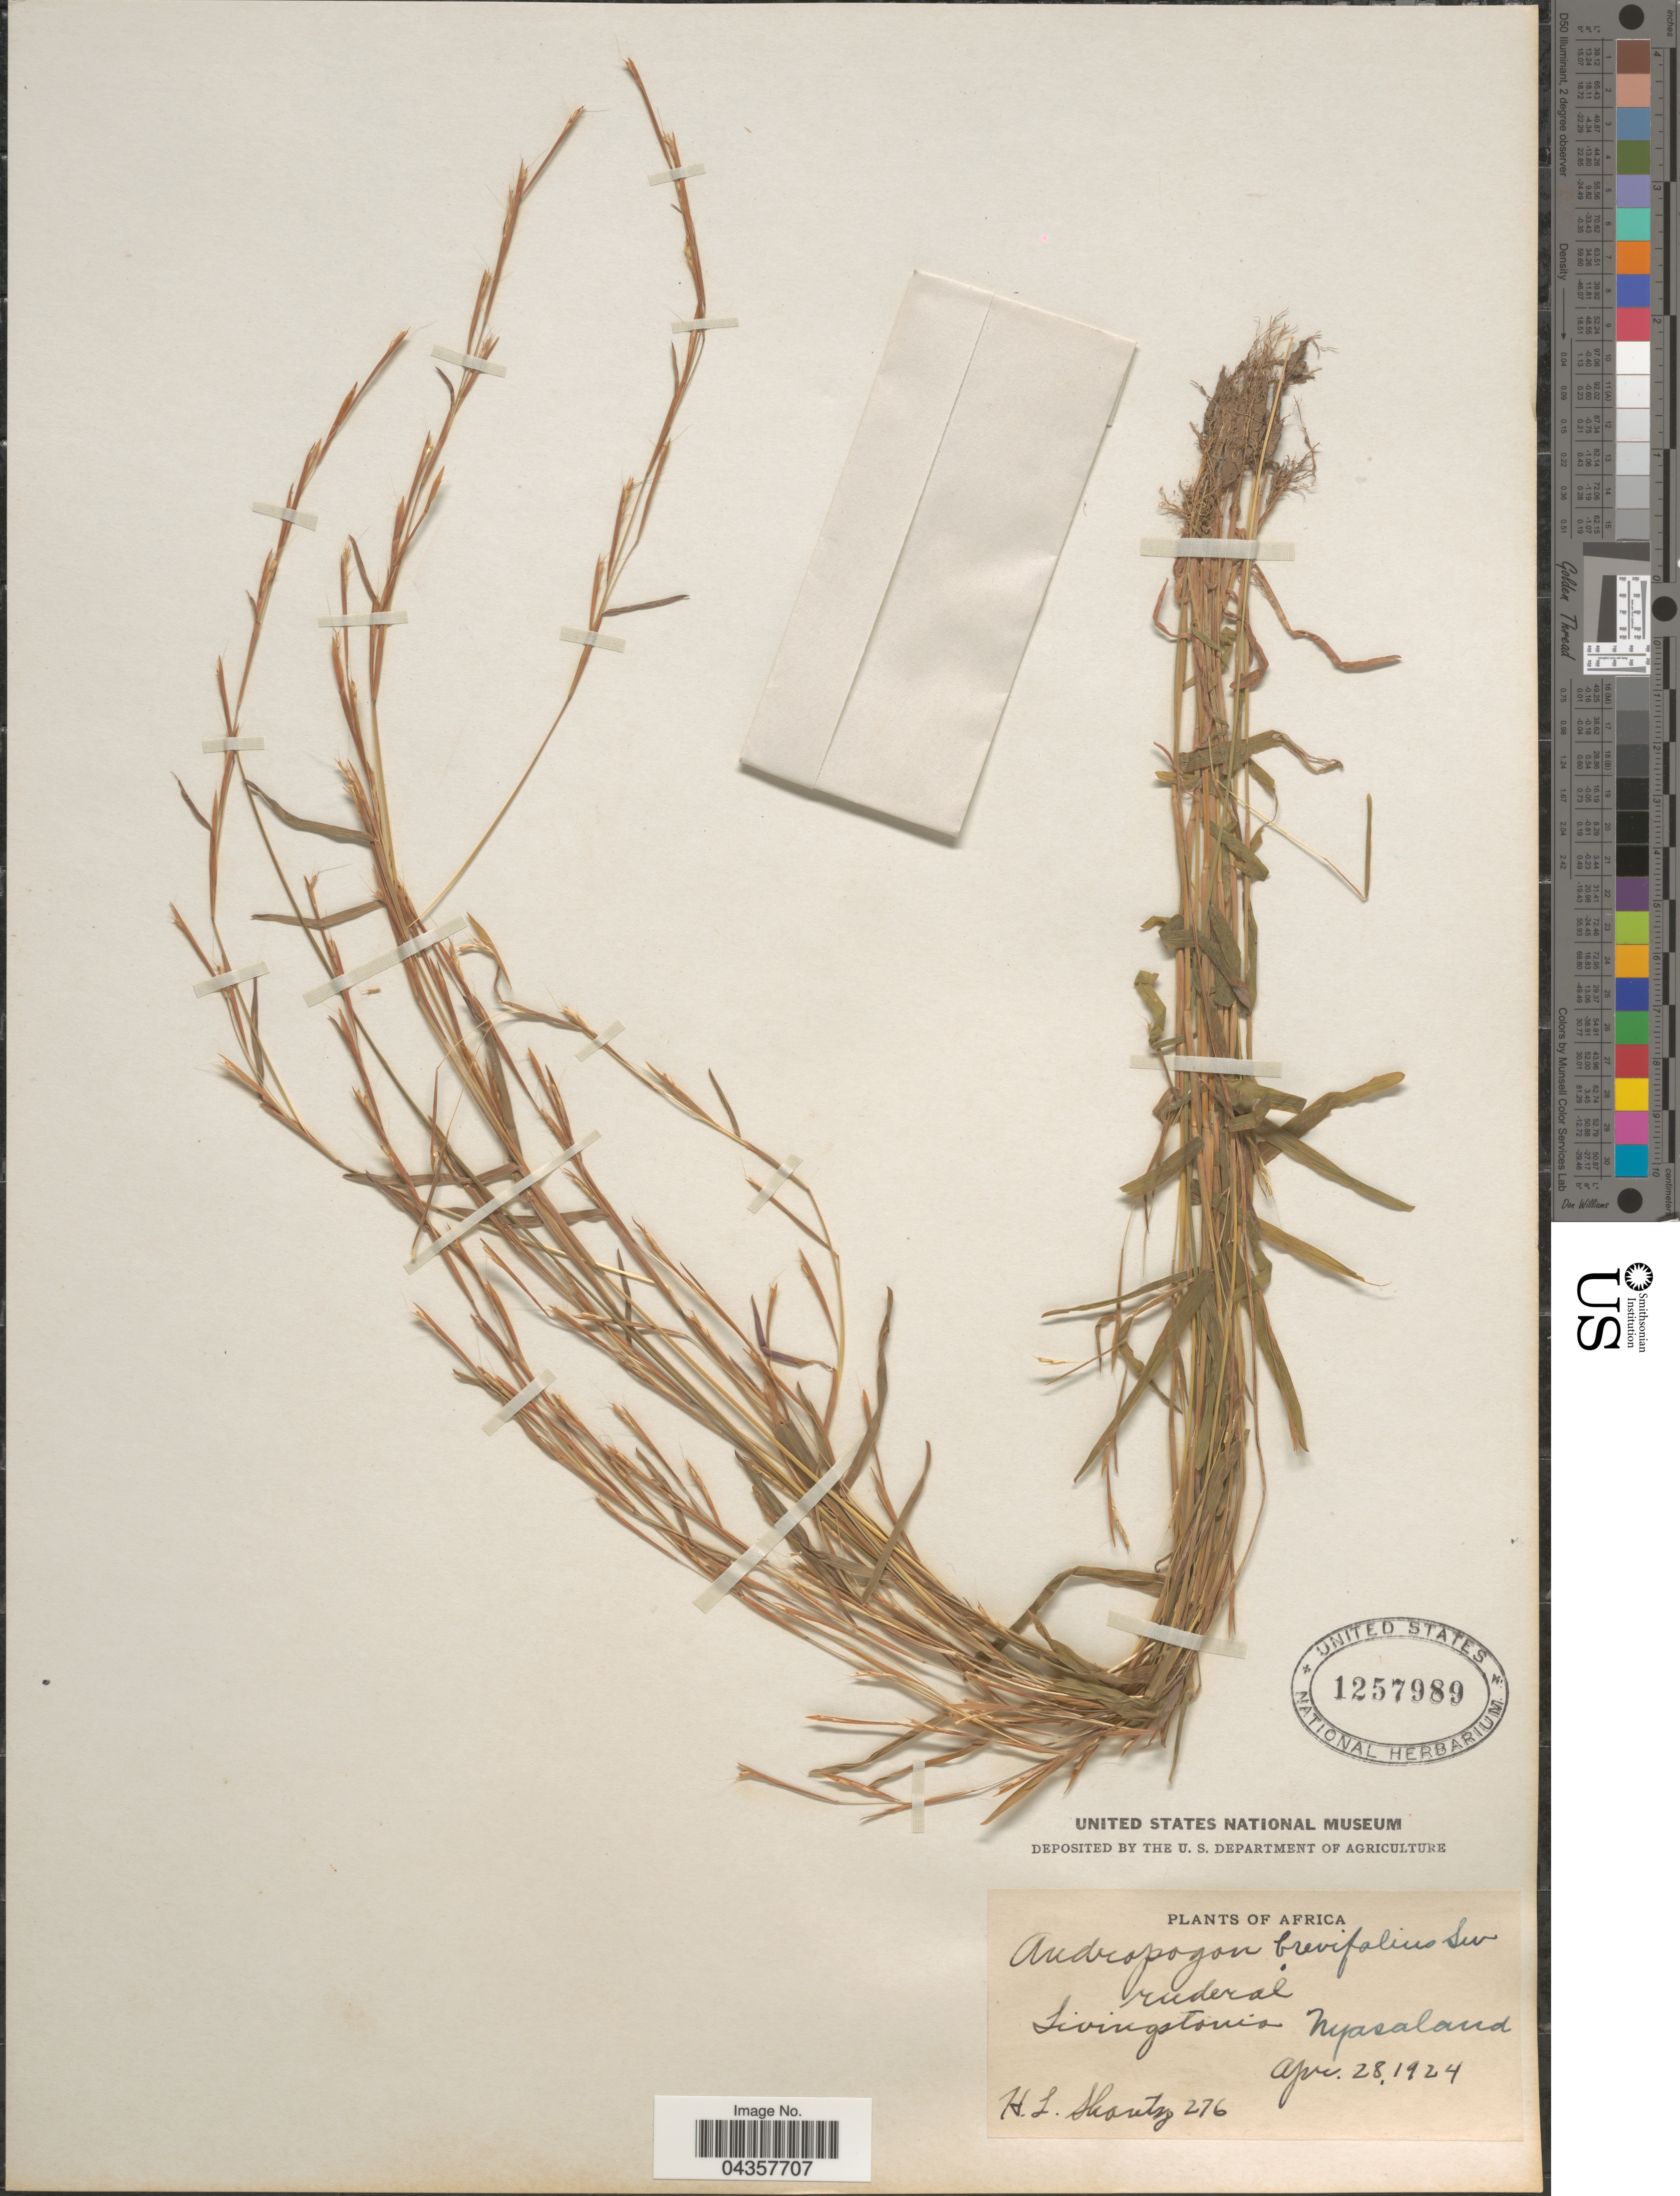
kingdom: Plantae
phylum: Tracheophyta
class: Liliopsida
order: Poales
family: Poaceae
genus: Schizachyrium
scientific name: Schizachyrium brevifolium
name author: (Sw.) Nees ex Büse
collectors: H. Shantz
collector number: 276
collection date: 1924-04-28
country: Malawi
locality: Livingstonis Nyasaland.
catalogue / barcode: US 1257989